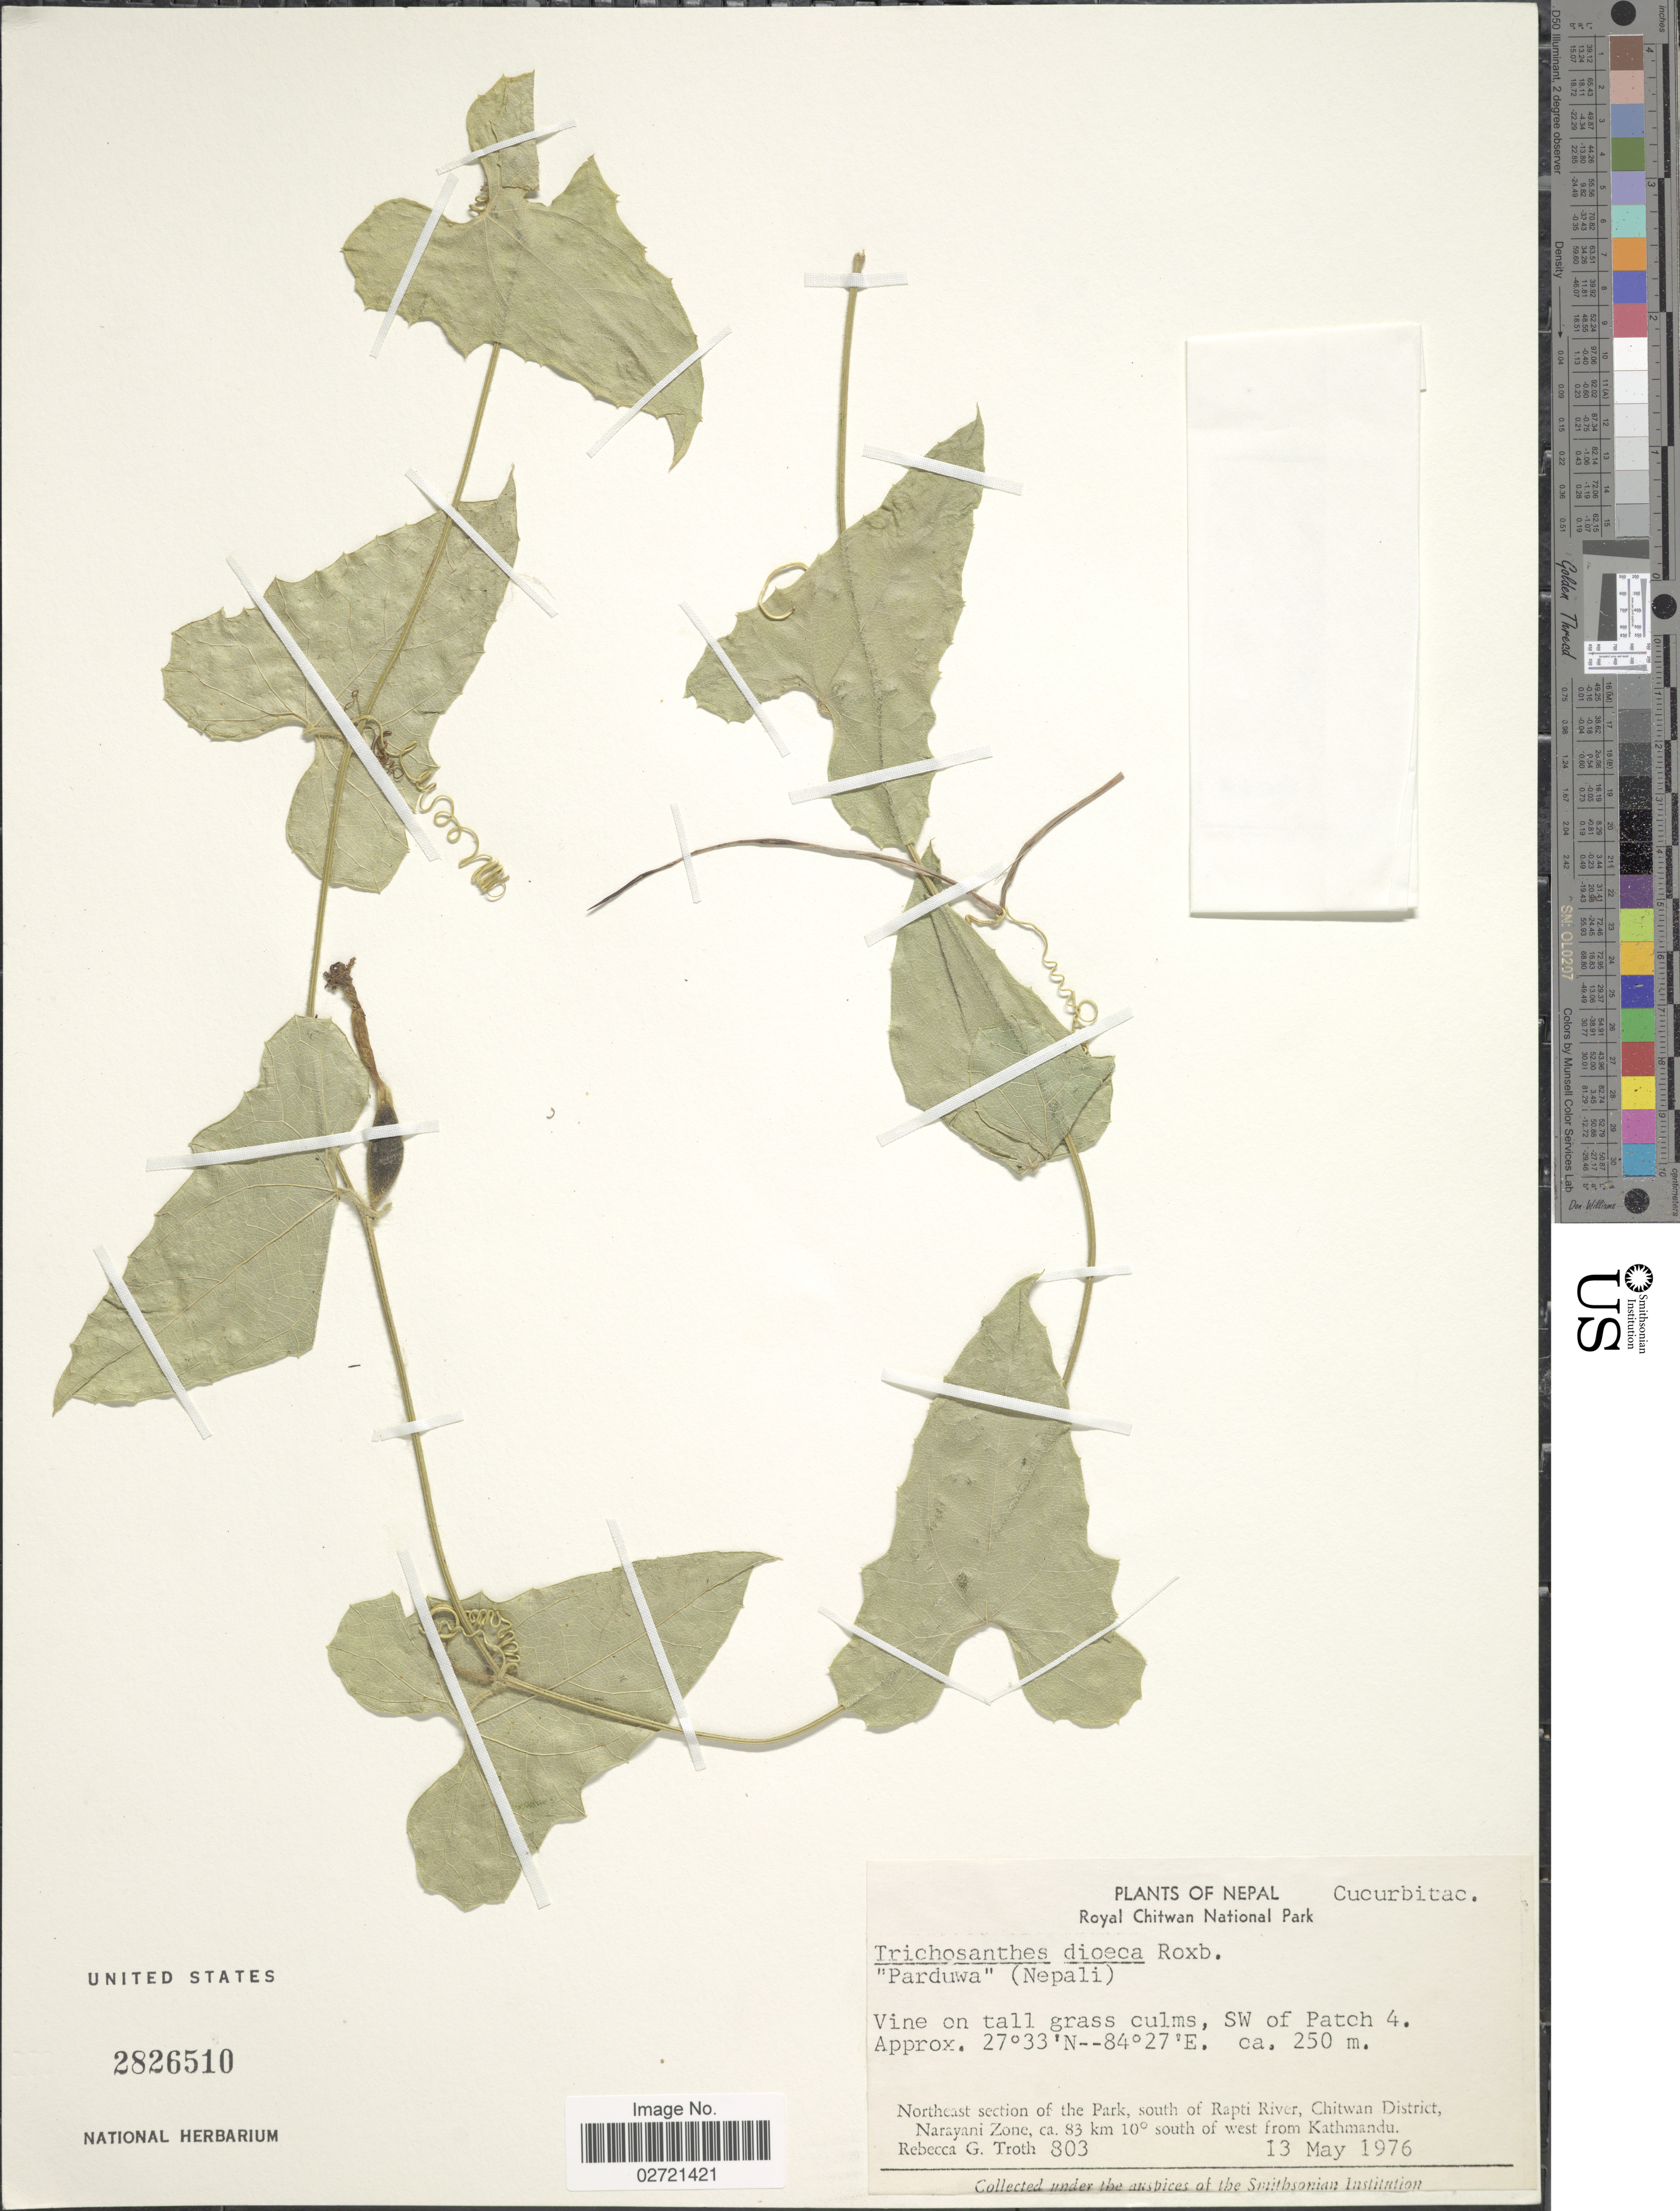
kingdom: Plantae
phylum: Tracheophyta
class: Magnoliopsida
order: Cucurbitales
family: Cucurbitaceae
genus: Trichosanthes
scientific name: Trichosanthes dioica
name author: Roxb.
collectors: R. Troth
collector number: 803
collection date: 1976-05-13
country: Nepal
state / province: Narayani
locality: Royal Chitwan National Park, Northeast section of the Park, south of Rapti River, Chitwan District, Narayani Zone, 83 km 10° south of west from Kathmandu, SW of Patch 4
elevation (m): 250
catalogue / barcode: US 2826510